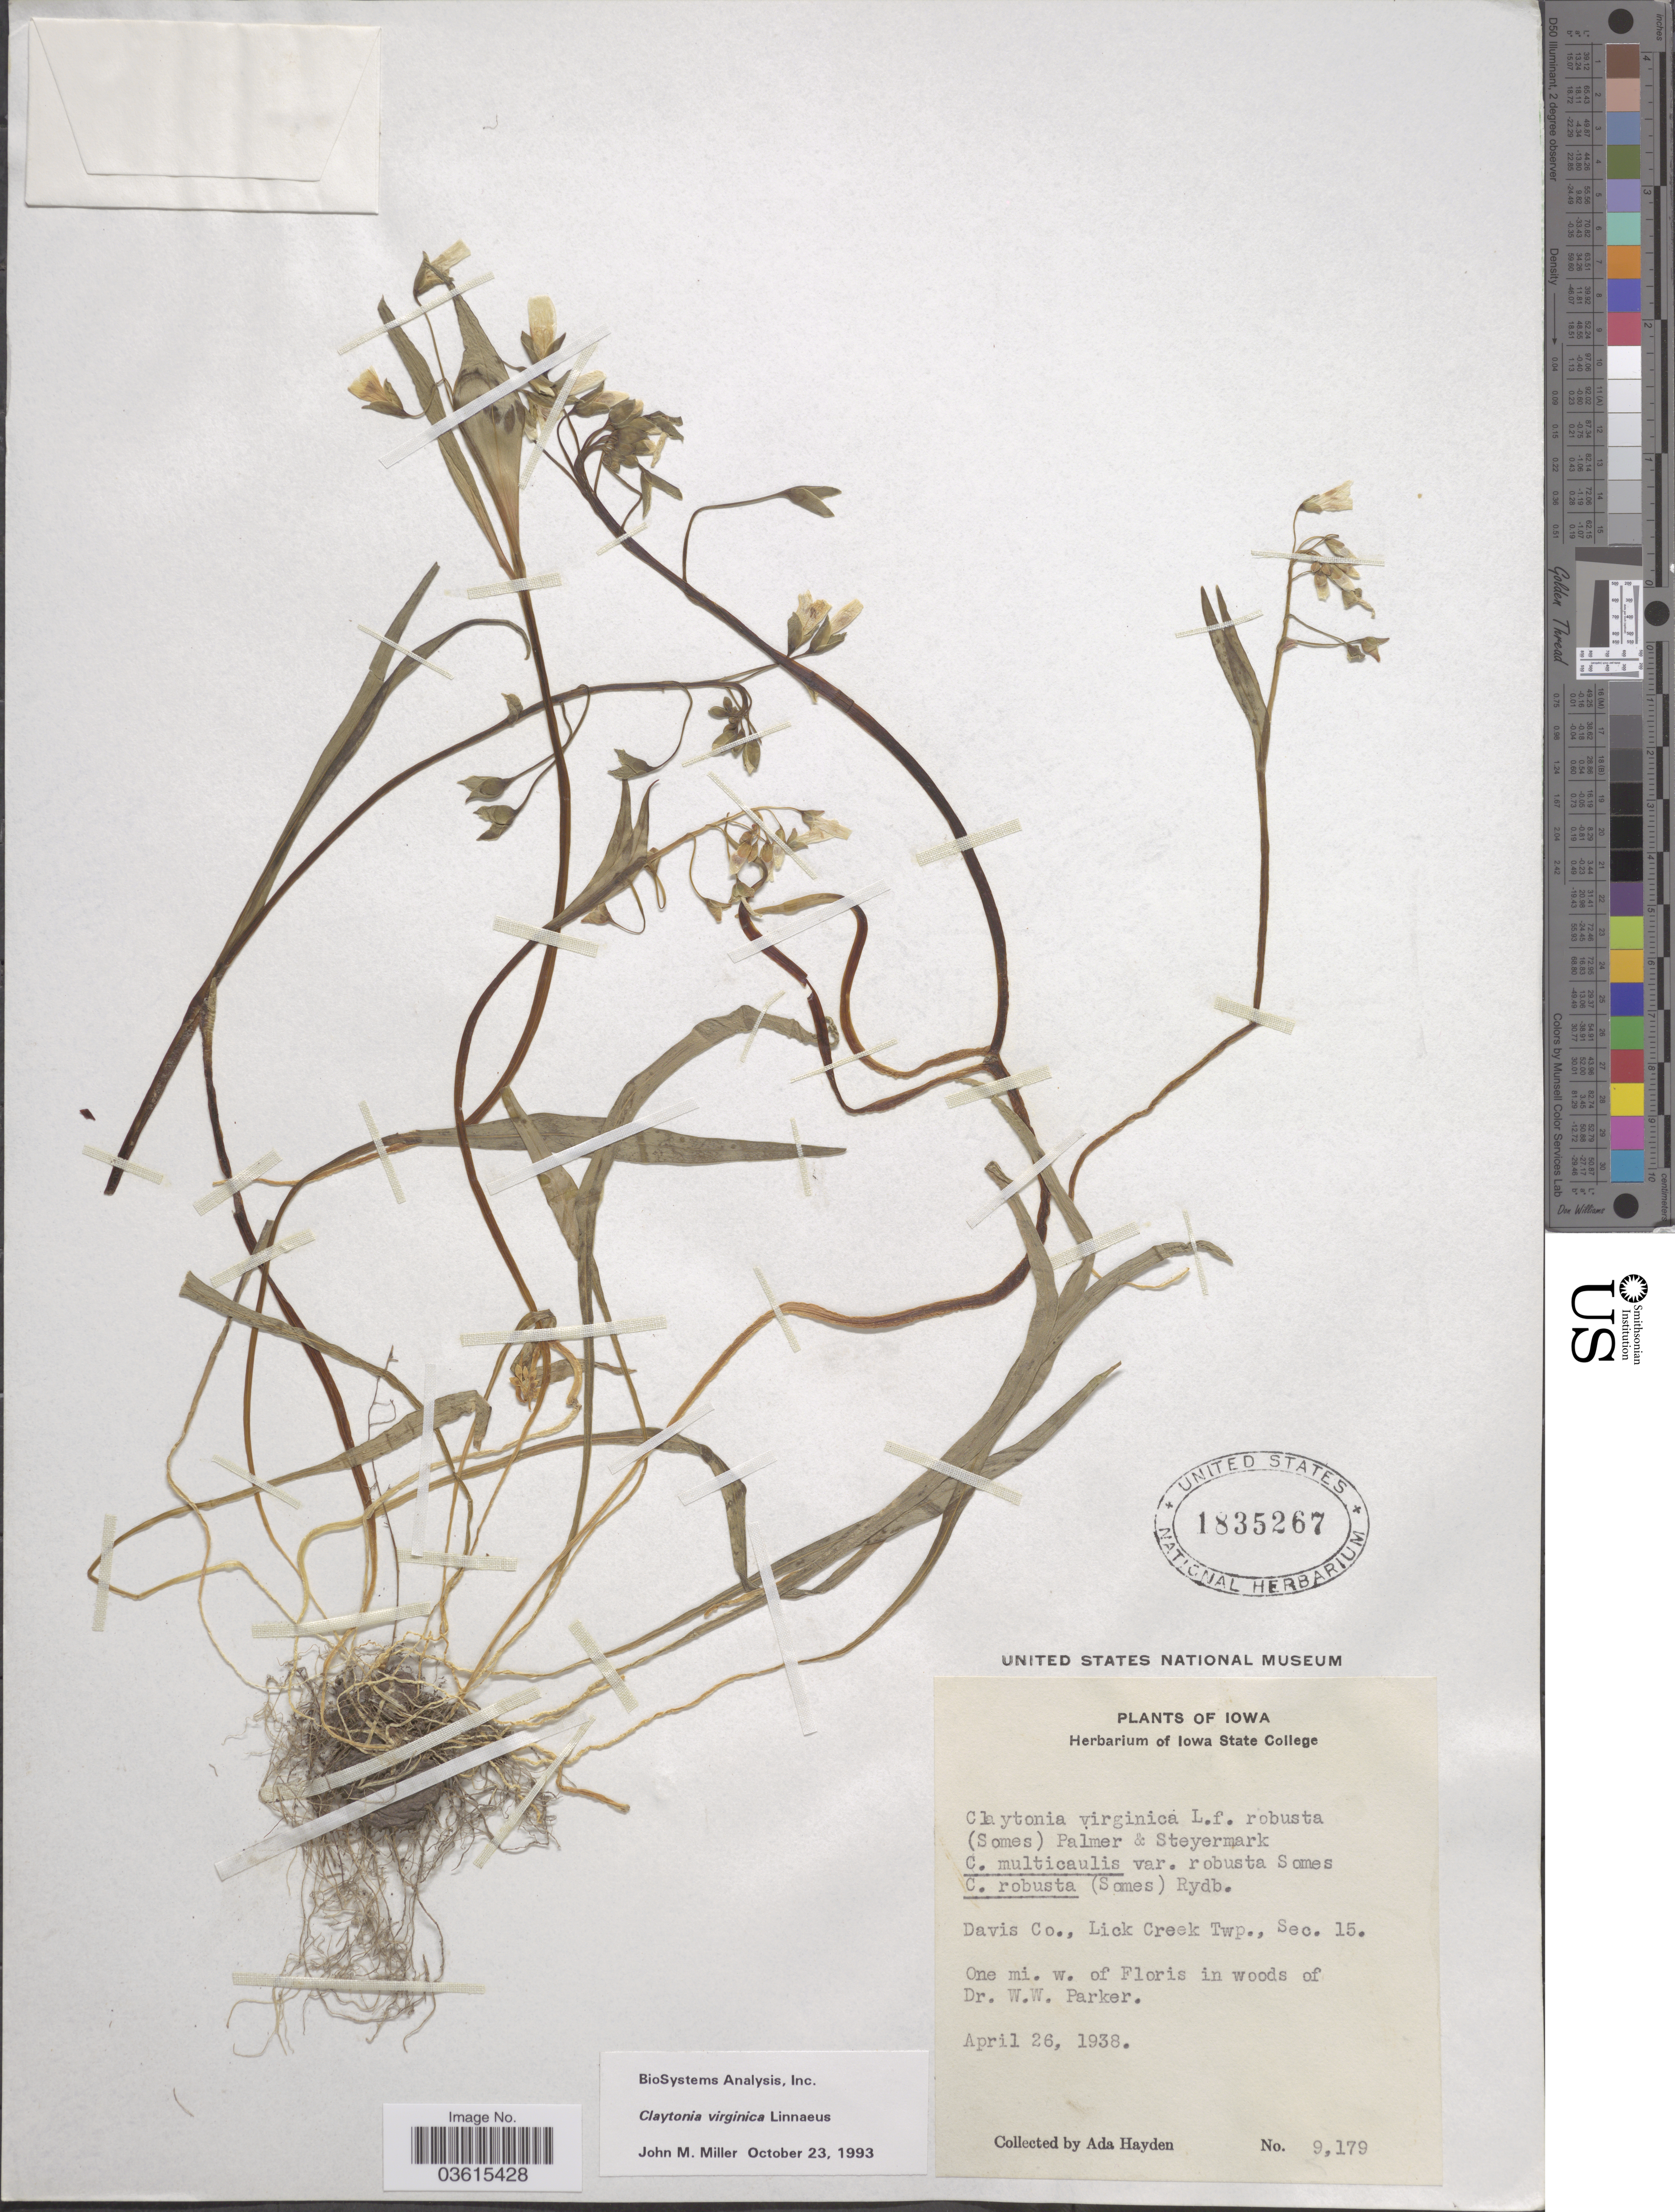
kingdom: Plantae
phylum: Tracheophyta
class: Magnoliopsida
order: Caryophyllales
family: Montiaceae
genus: Claytonia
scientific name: Claytonia virginica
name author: L.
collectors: Ada Hayden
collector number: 9179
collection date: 1938-04-26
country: United States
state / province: Iowa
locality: Davis Co., Lick Creek Twp., Sec. 15. One mi. w. of Floris in woods of Dr. W.W. Parker.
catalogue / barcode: US 1835267